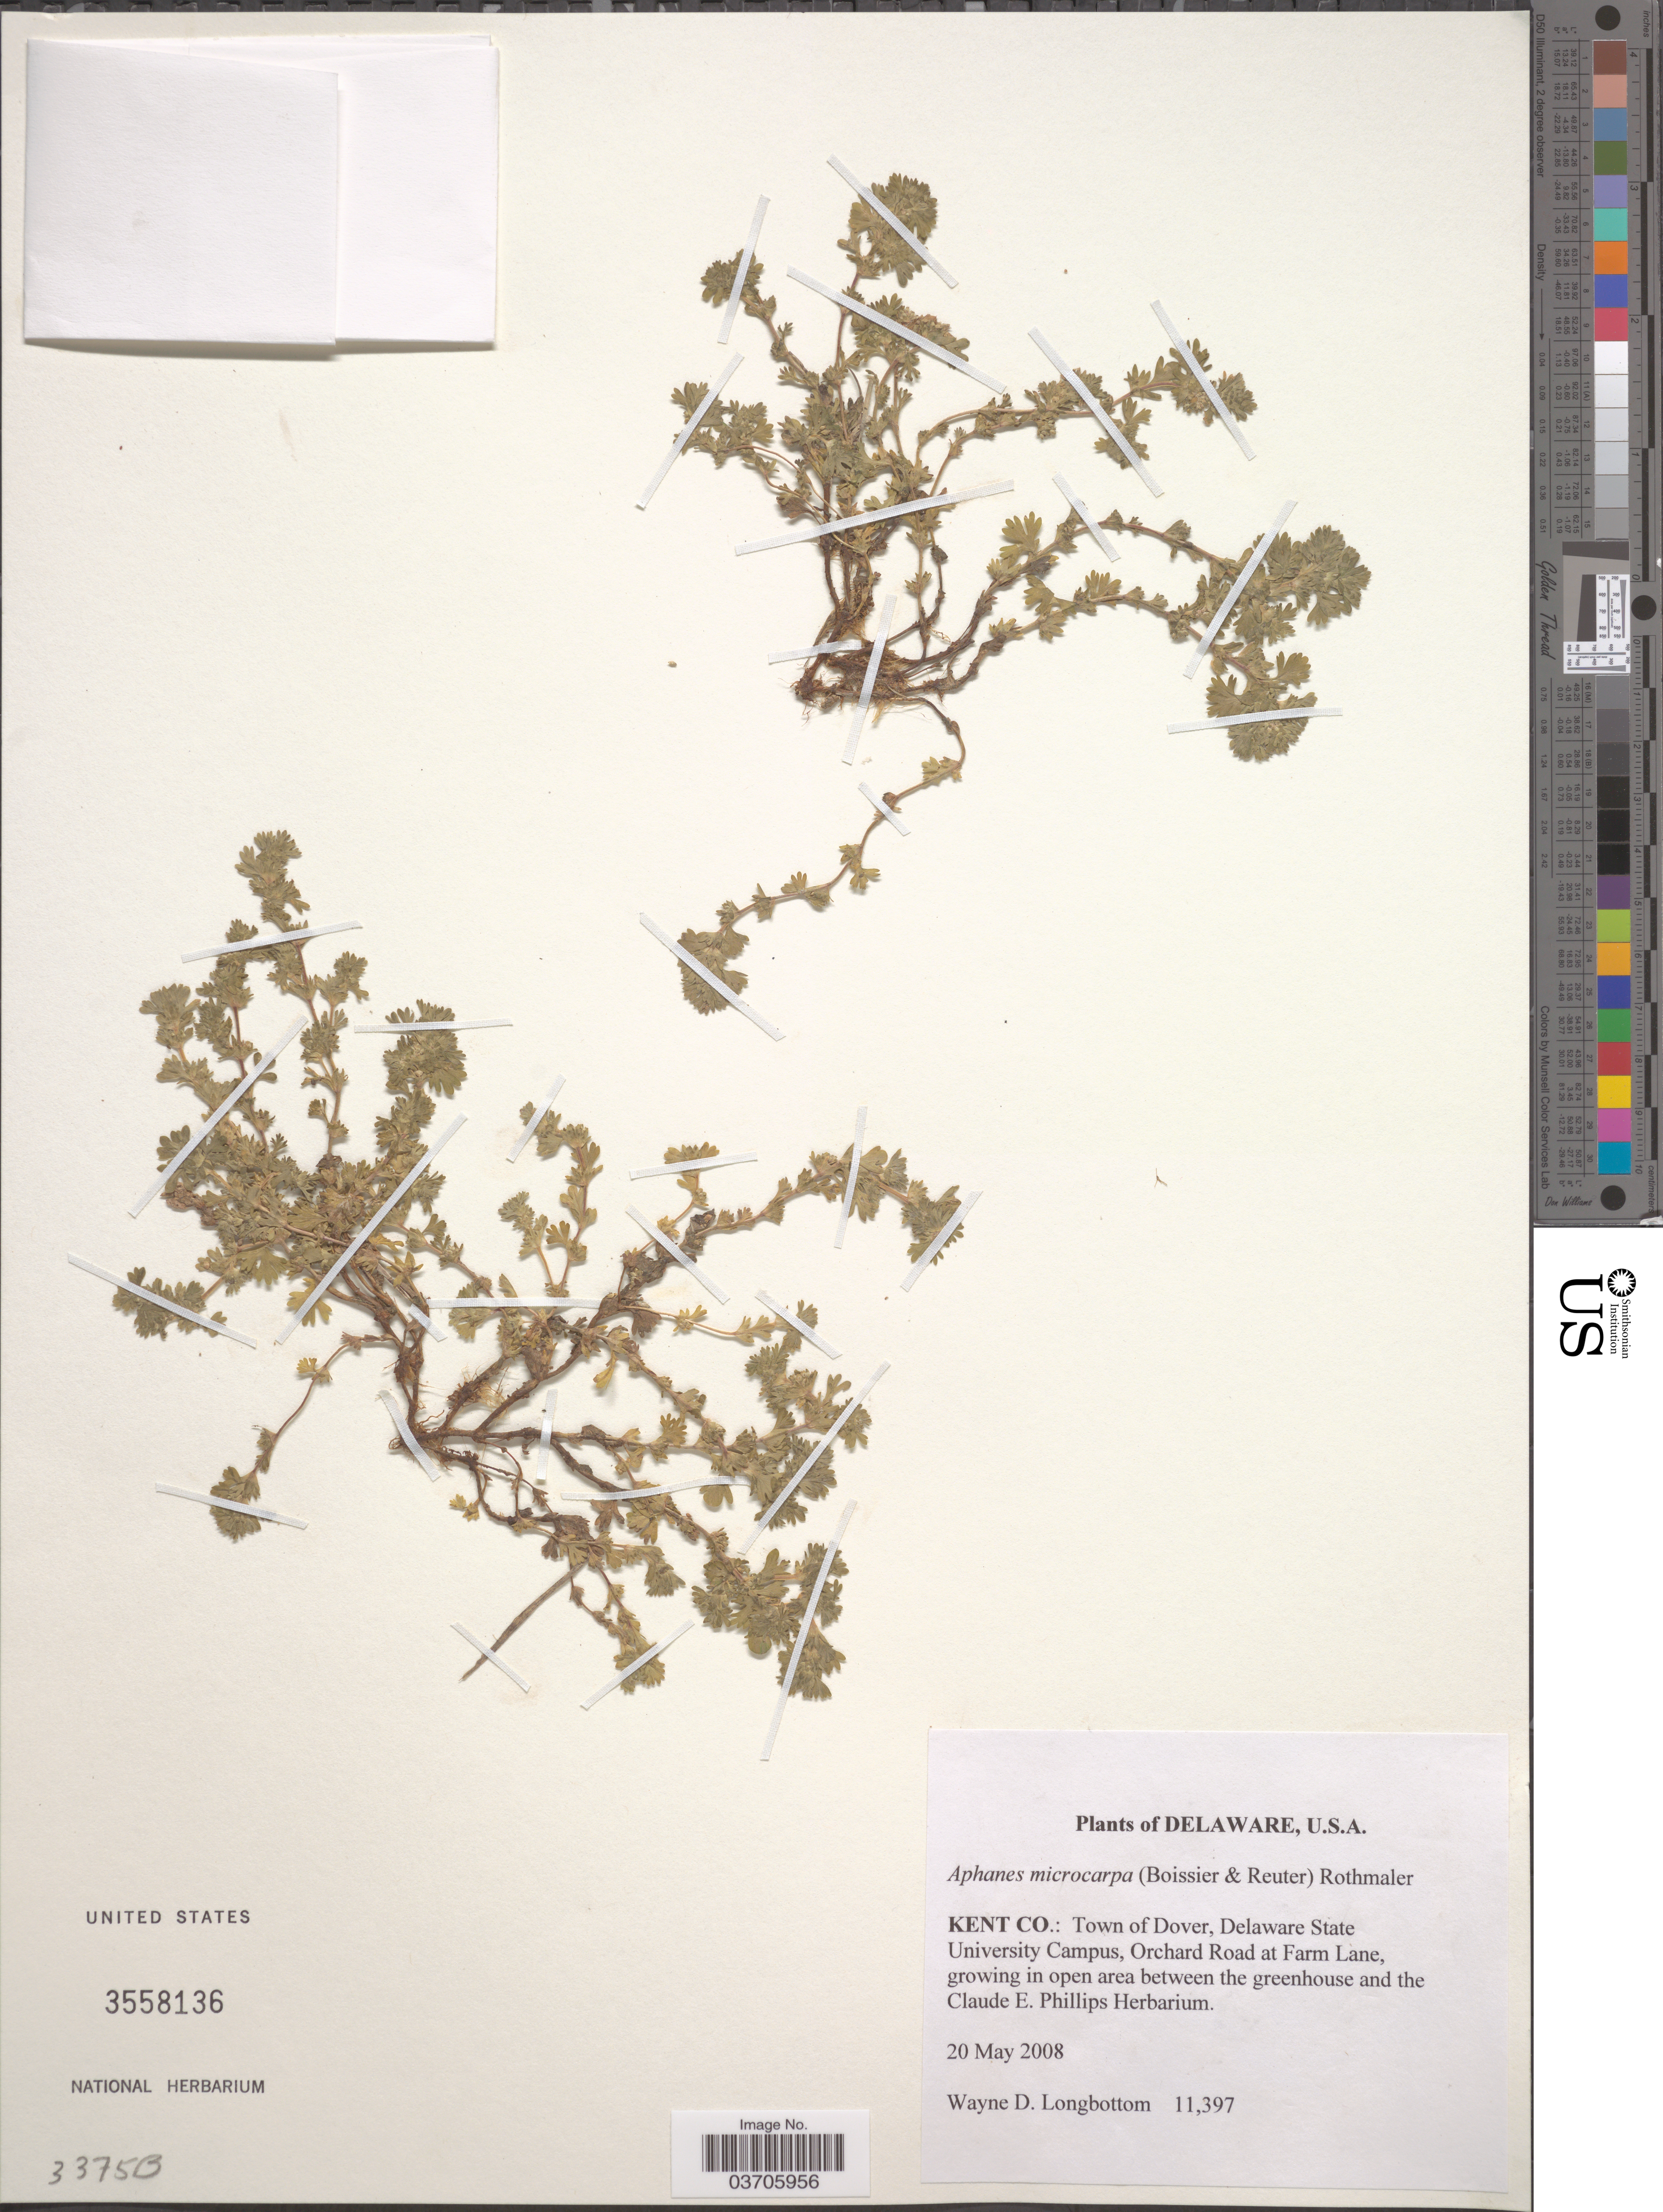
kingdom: Plantae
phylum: Tracheophyta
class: Magnoliopsida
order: Rosales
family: Rosaceae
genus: Aphanes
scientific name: Aphanes arvensis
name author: L.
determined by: Strong, Mark T., (BOT), Smithsonian Institution - National Museum of Natural History (UNITED STATES)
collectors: W. D. Longbottom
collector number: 11397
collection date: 2008-05-20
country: United States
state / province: Delaware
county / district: Kent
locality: Kent Co.: Town of Dover, Delaware State University Campus, Orchard Road at Farm Lane, growing in open area between the greenhouse and the Claude E. Phillips Herbarium.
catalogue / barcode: US 3558136